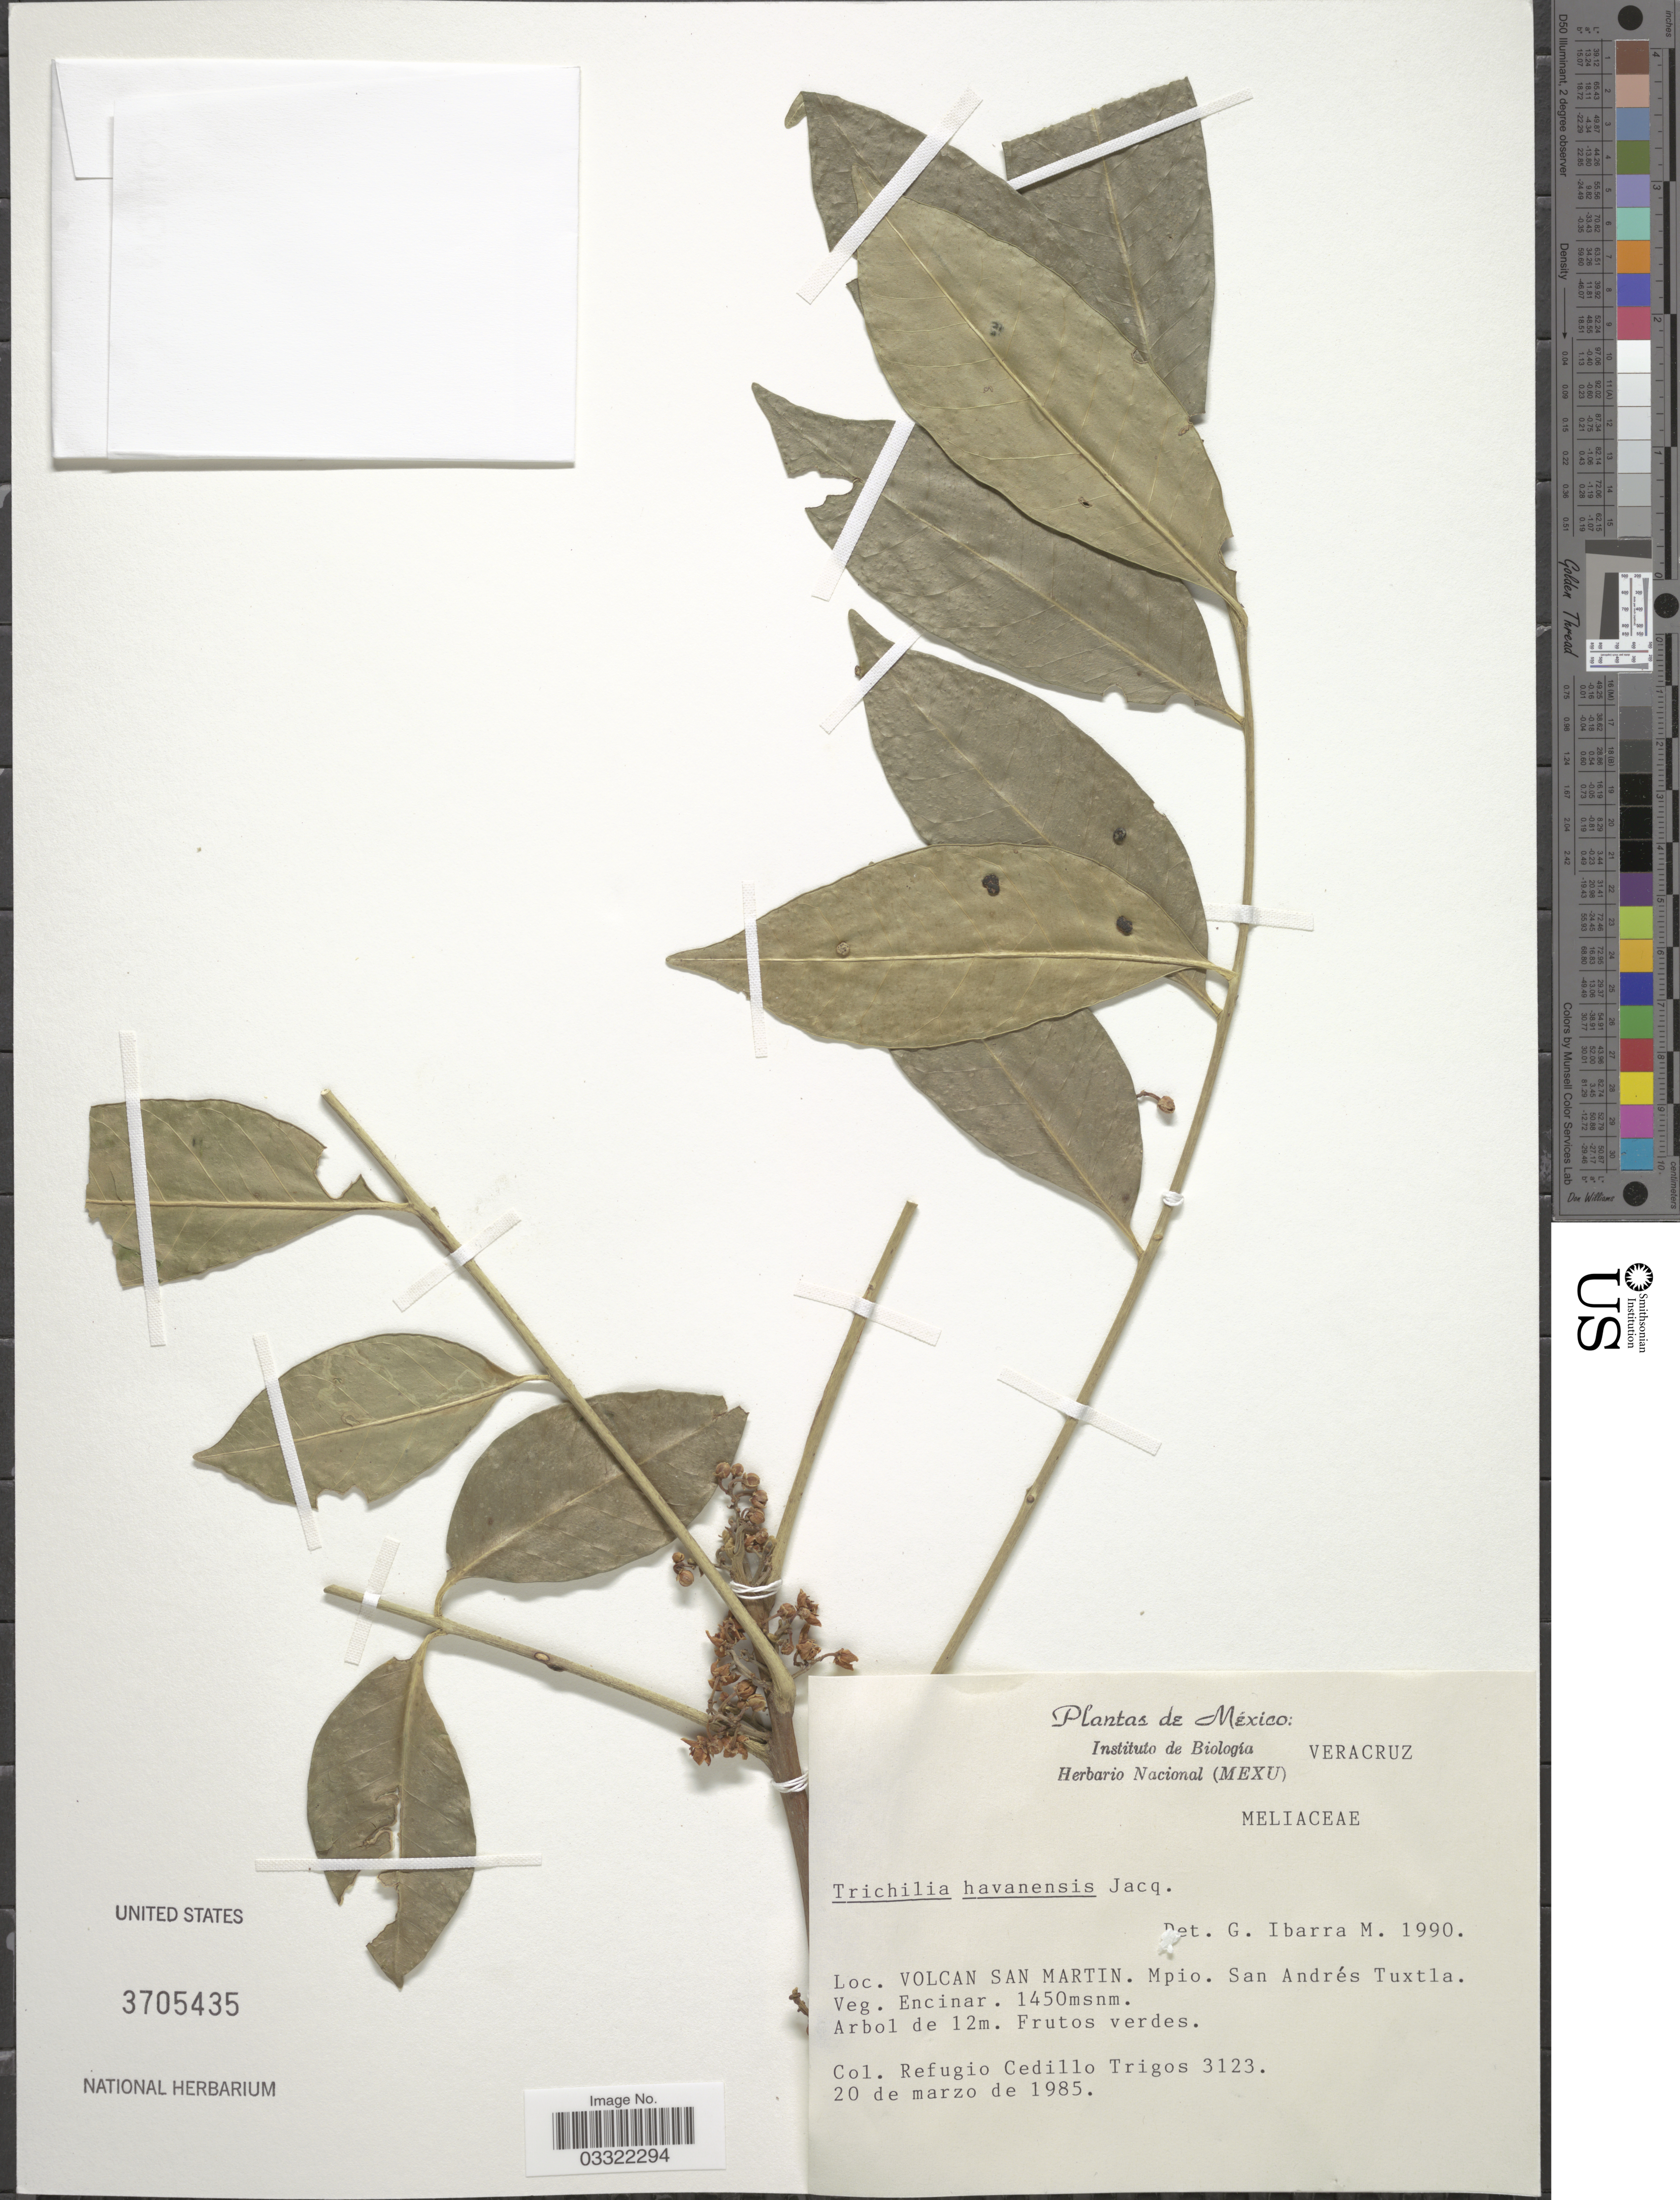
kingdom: Plantae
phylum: Tracheophyta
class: Magnoliopsida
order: Sapindales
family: Meliaceae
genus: Trichilia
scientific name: Trichilia havanensis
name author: Jacq.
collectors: R. CedilloT.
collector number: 3123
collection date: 1985-03-20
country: Mexico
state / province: Veracruz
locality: Veracruz. Volcan San Martin. Mpio. San Andrés Tuxtla. Veg. Encinar.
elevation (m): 1450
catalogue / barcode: US 3705435